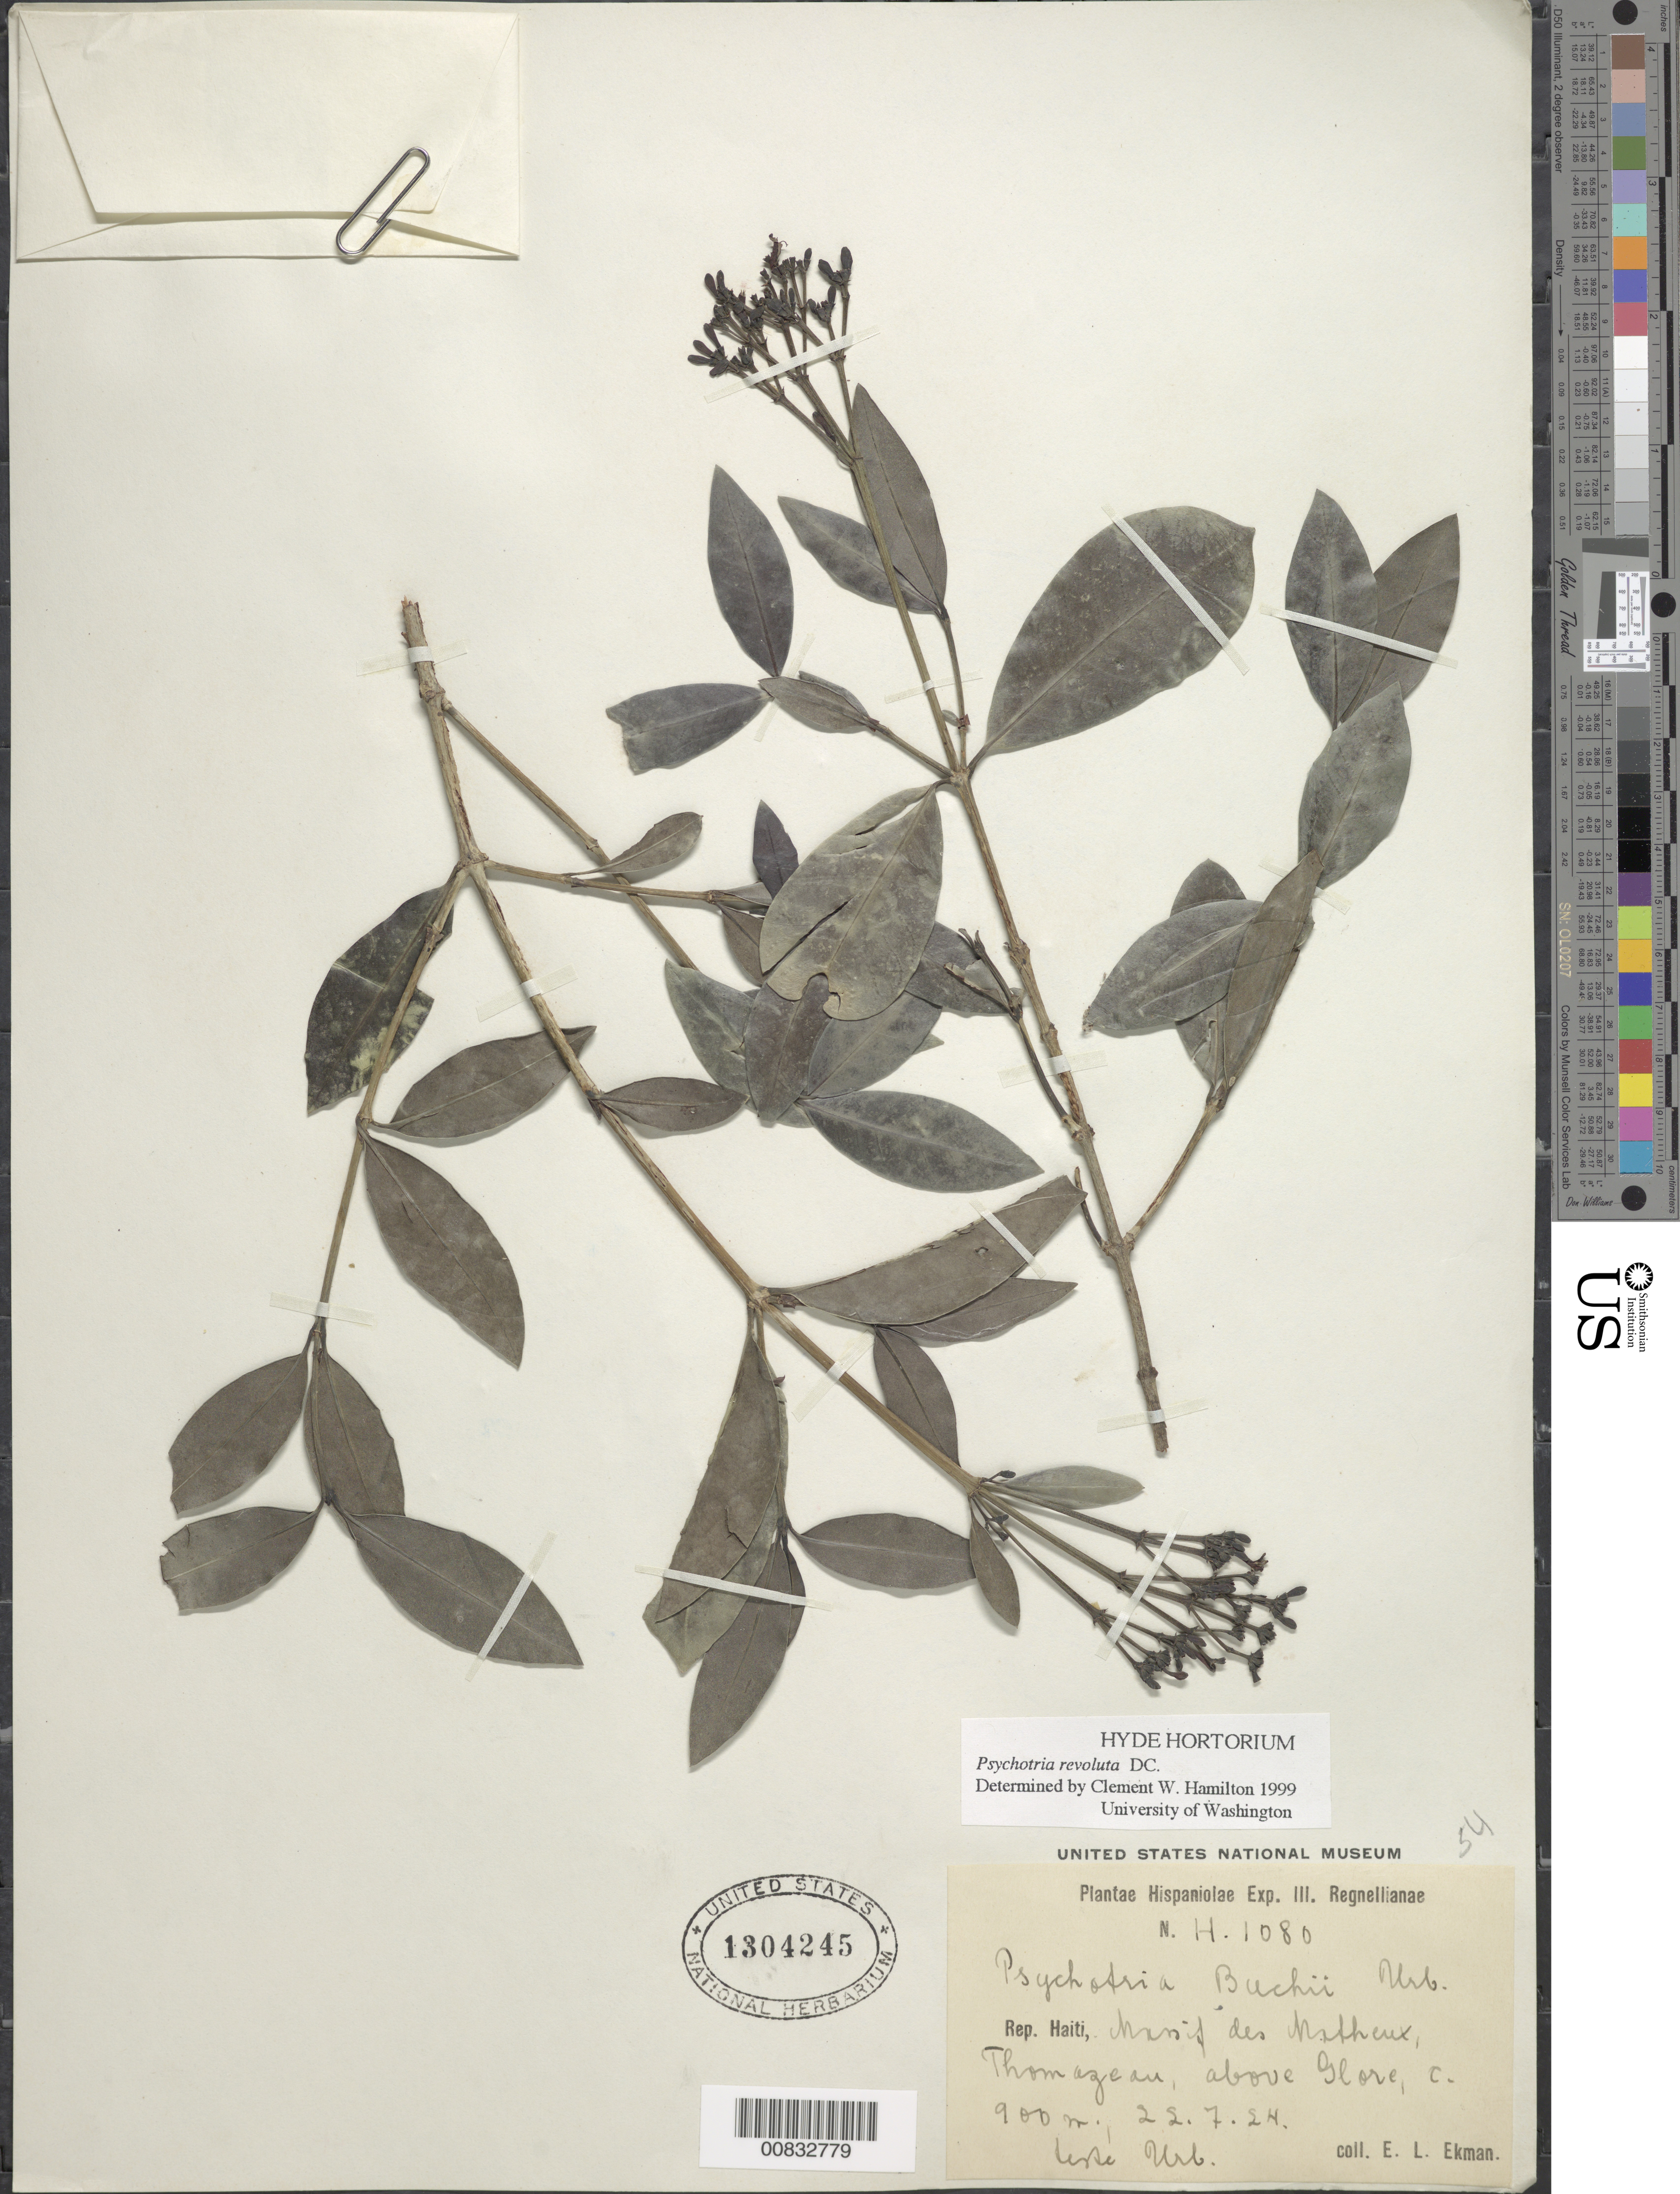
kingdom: Plantae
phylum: Tracheophyta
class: Magnoliopsida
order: Gentianales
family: Rubiaceae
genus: Psychotria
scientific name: Psychotria revoluta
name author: DC.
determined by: Hamilton, C. W.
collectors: E. L. Ekman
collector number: H 1080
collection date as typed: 22 Jul 1924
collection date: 1924-07-22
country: Haiti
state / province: Ouest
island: Hispaniola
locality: Massif des Matheux, Thomazeau, above Glore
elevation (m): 900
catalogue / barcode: US 1304245